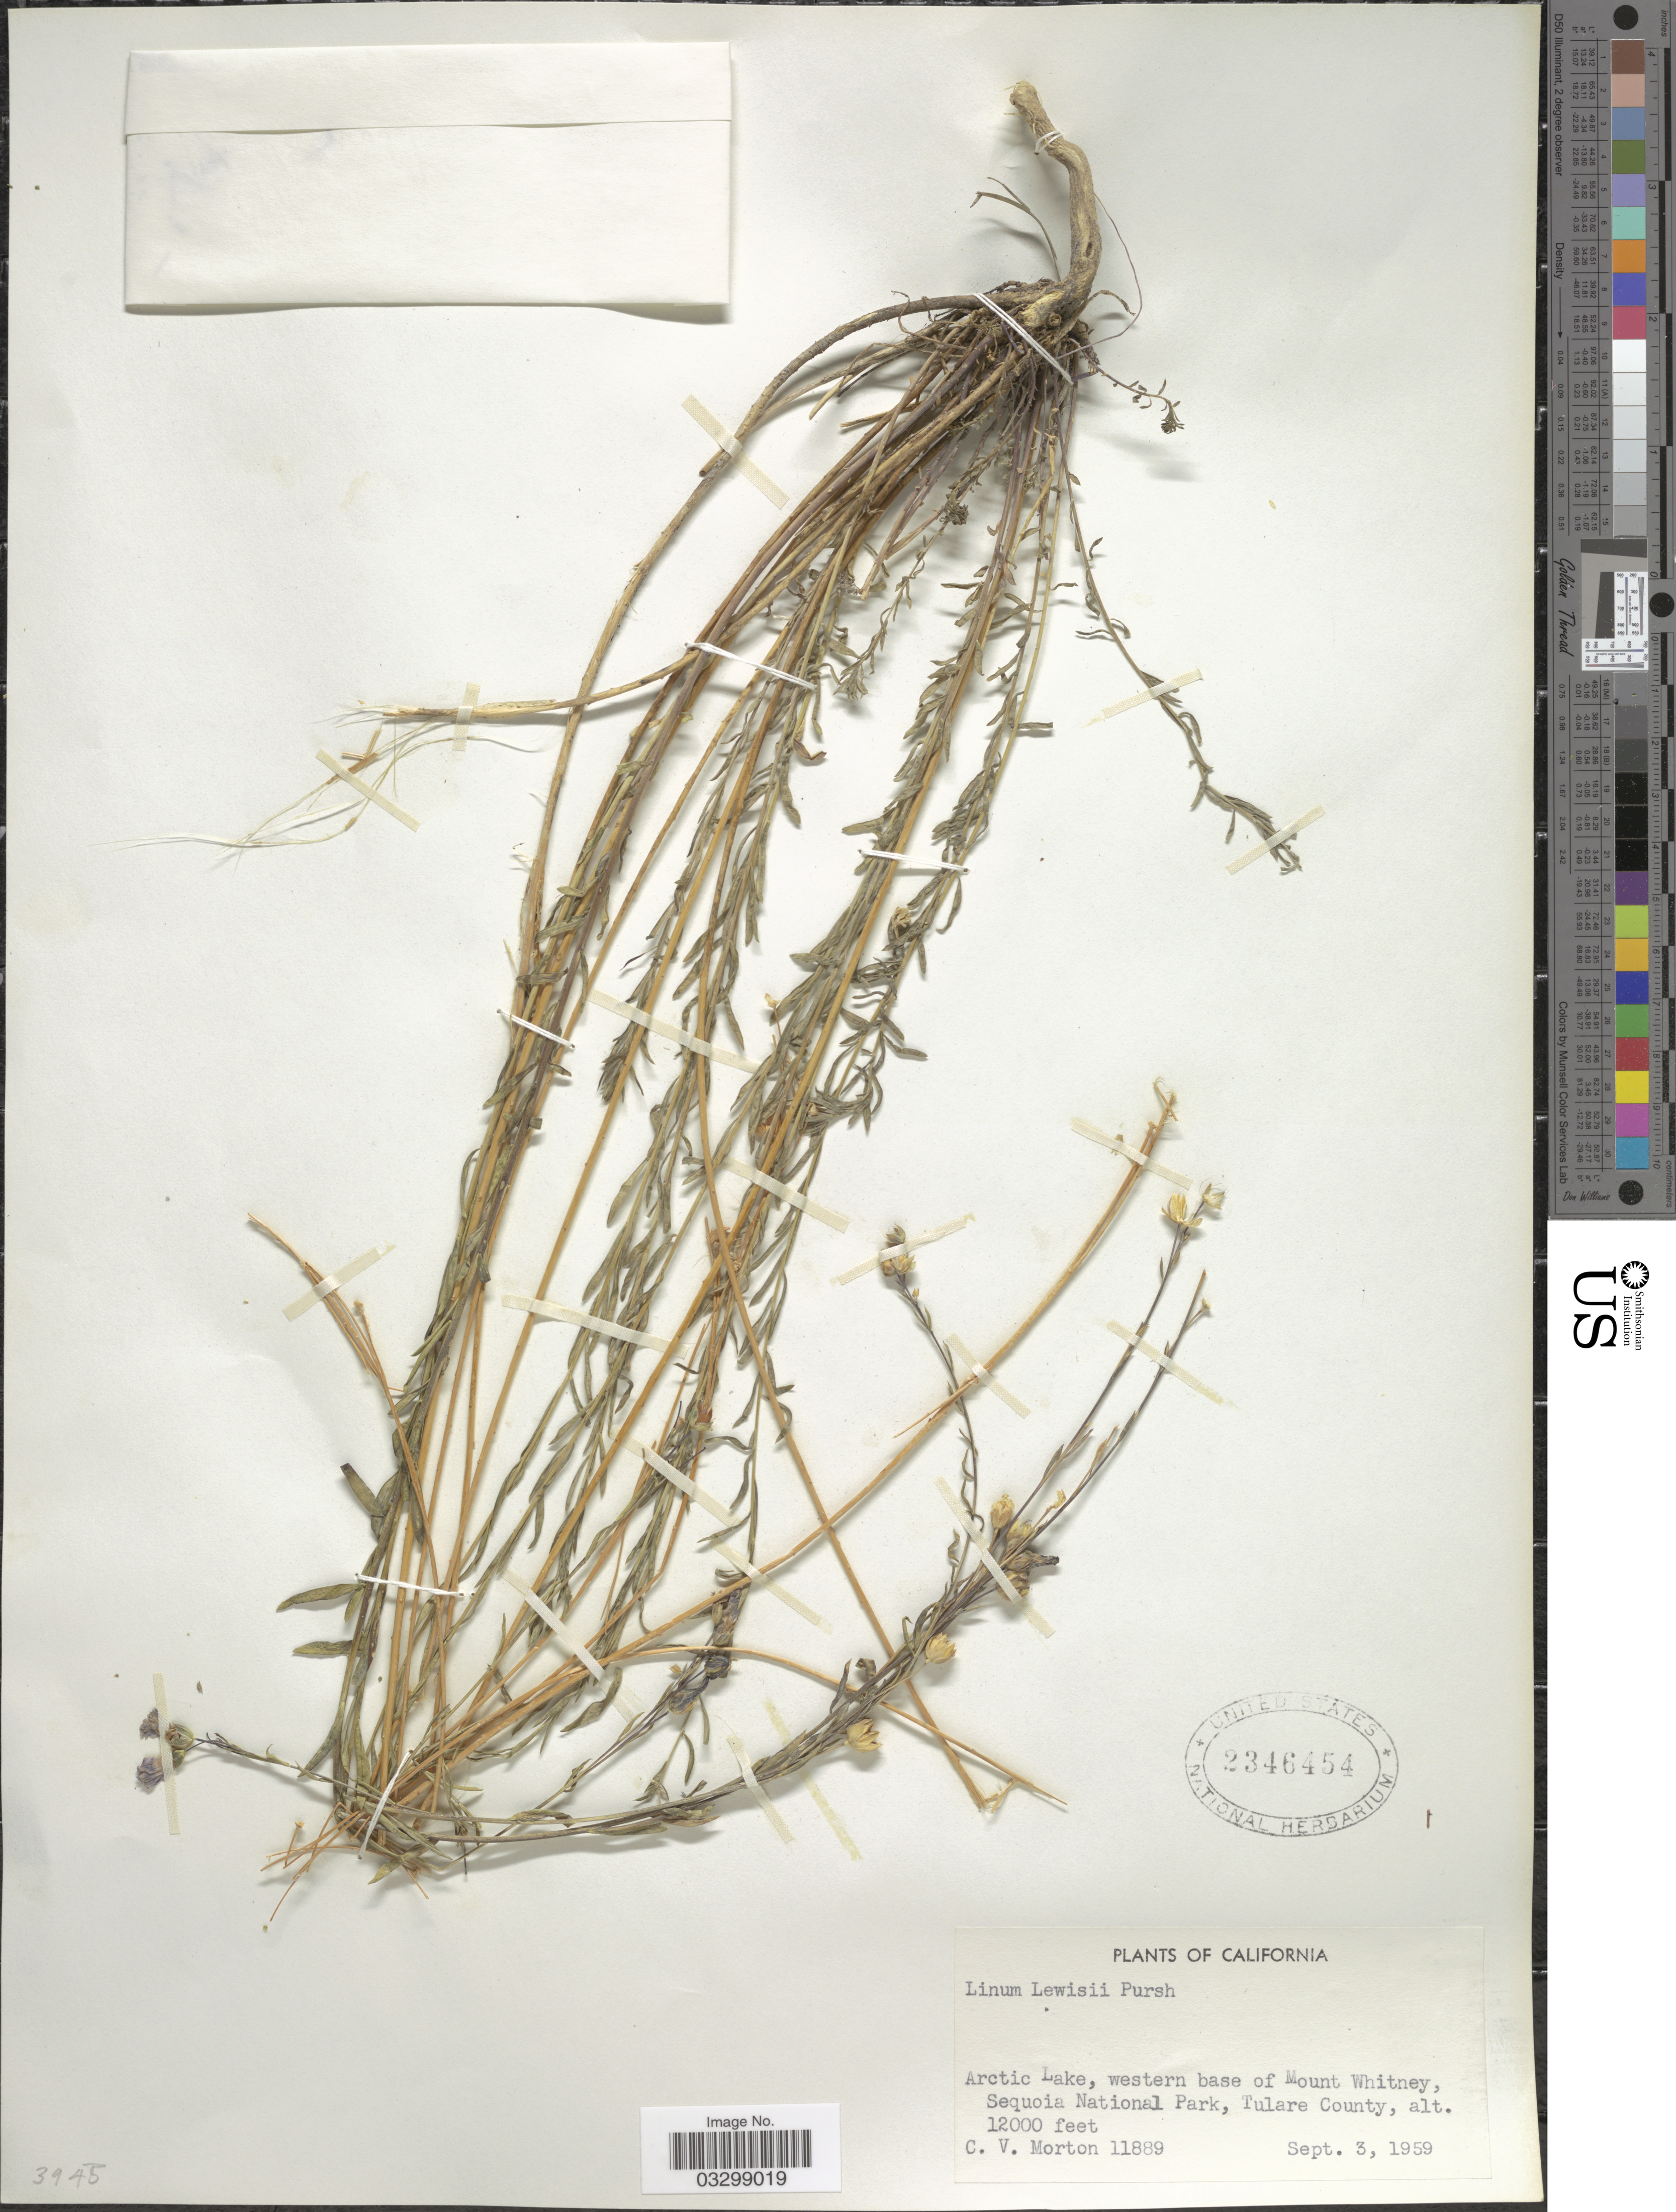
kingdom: Plantae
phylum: Tracheophyta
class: Magnoliopsida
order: Malpighiales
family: Linaceae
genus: Linum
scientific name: Linum micranthum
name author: A. Gray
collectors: C. V. Morton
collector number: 11889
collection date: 1959-09-03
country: United States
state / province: California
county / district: Tulare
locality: Arctic Lake, western base of Mount Whitney, Sequoia National Park, Tulare County.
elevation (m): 3658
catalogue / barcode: US 2346454